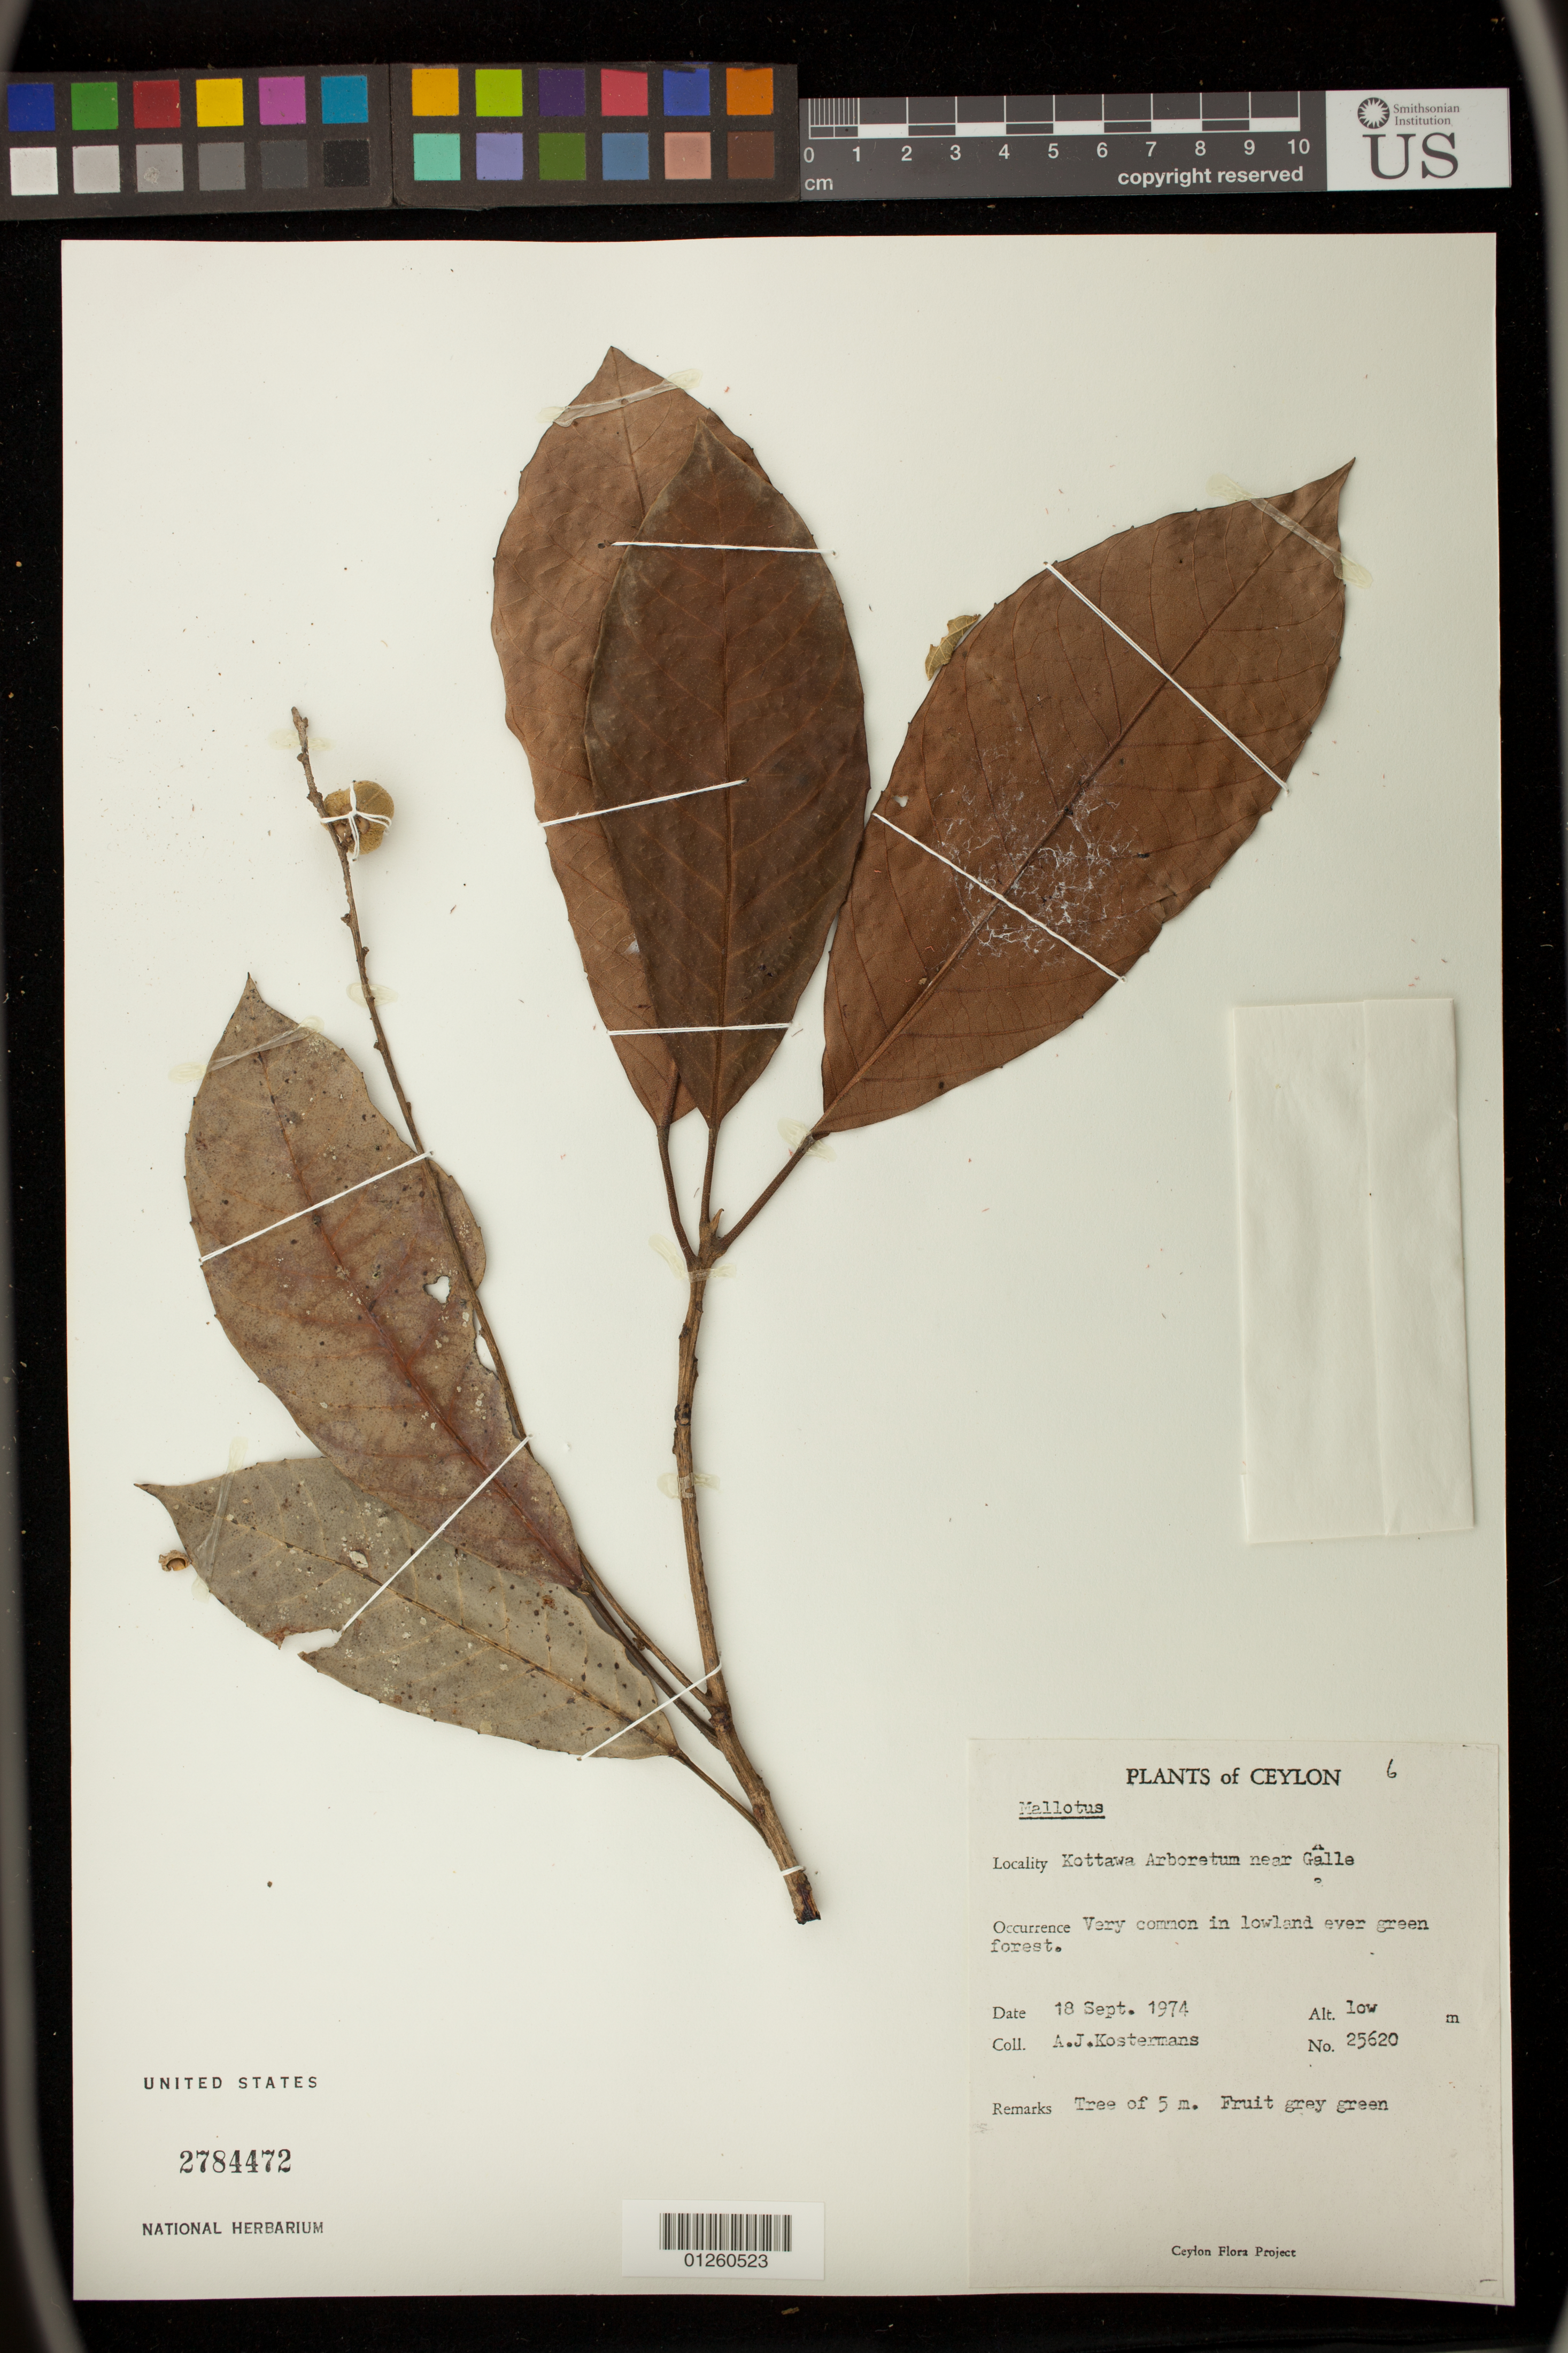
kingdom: Plantae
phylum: Tracheophyta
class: Magnoliopsida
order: Malpighiales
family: Euphorbiaceae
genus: Mallotus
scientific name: Mallotus sp.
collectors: A. J. G. Kostermans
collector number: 25620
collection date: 1974-09-18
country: Sri Lanka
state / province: Southern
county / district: Galle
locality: Kottawa Arboretum near Galle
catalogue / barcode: US 2784472